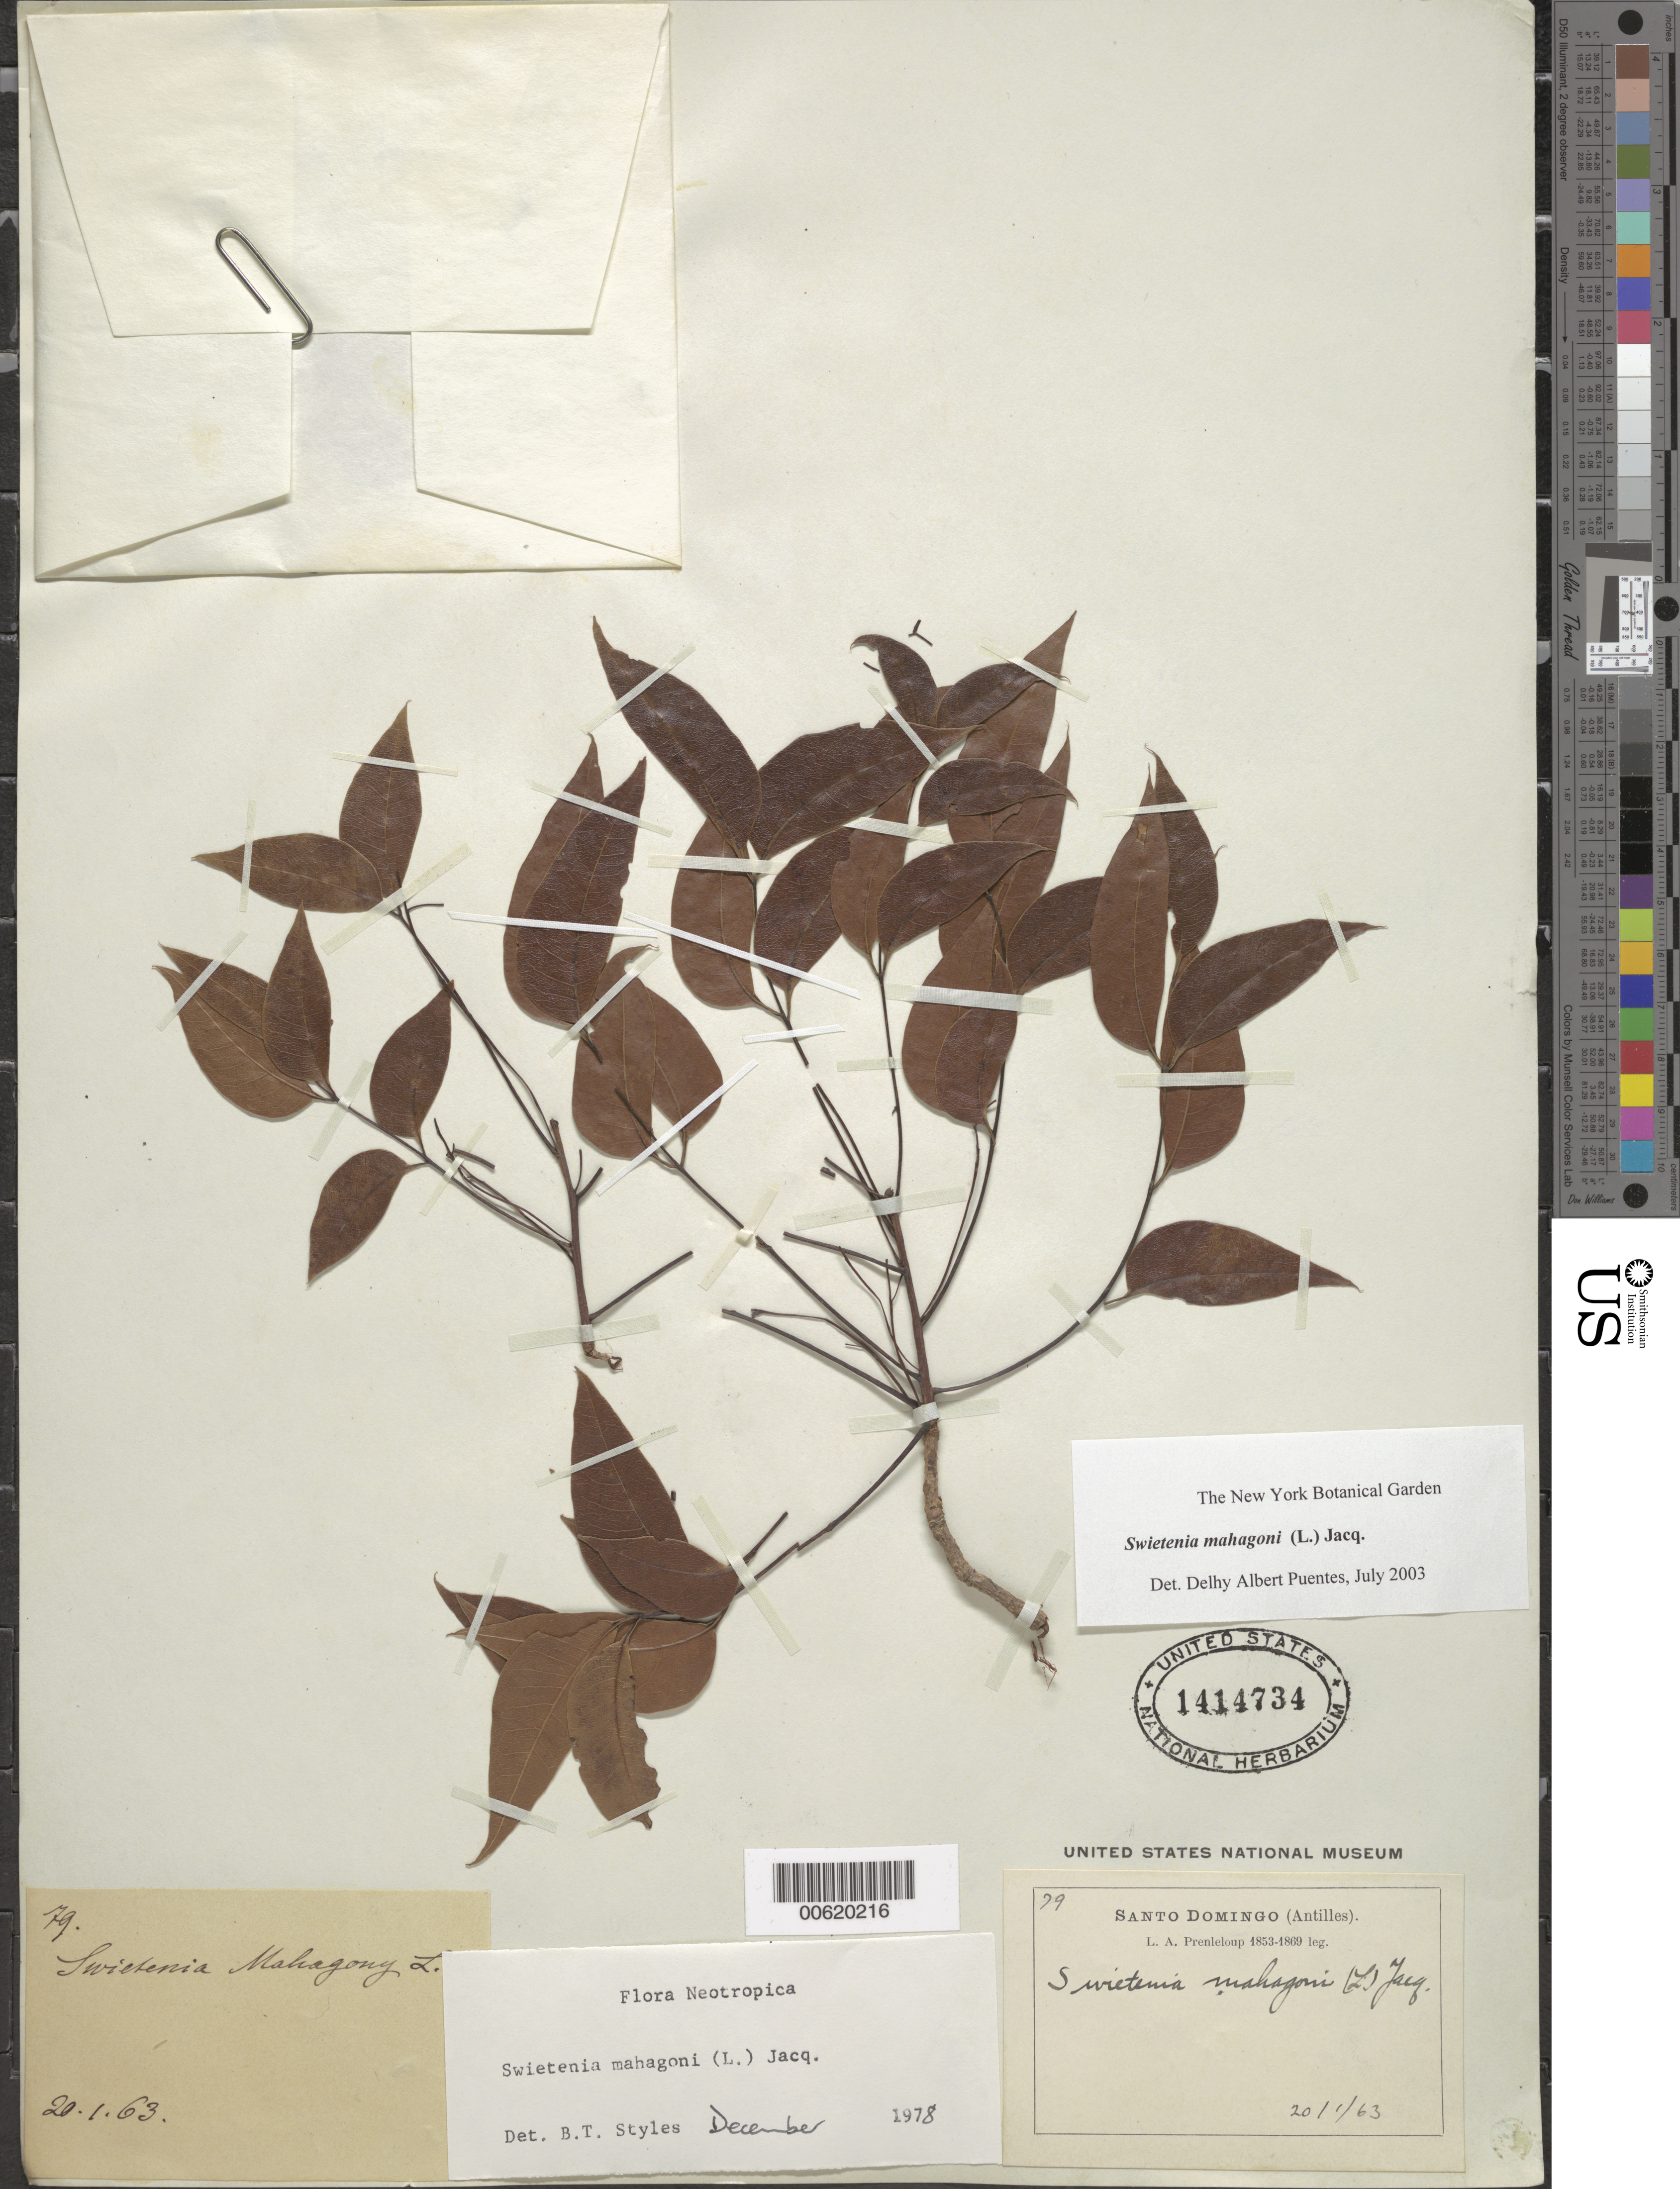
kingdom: Plantae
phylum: Tracheophyta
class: Magnoliopsida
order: Sapindales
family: Meliaceae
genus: Swietenia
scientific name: Swietenia mahagoni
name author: (L.) Jacq.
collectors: L. Preneloup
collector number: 79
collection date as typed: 20 Jan 1963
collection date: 1963-01-20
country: Dominican Republic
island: Hispaniola Island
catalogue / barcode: US 1414734